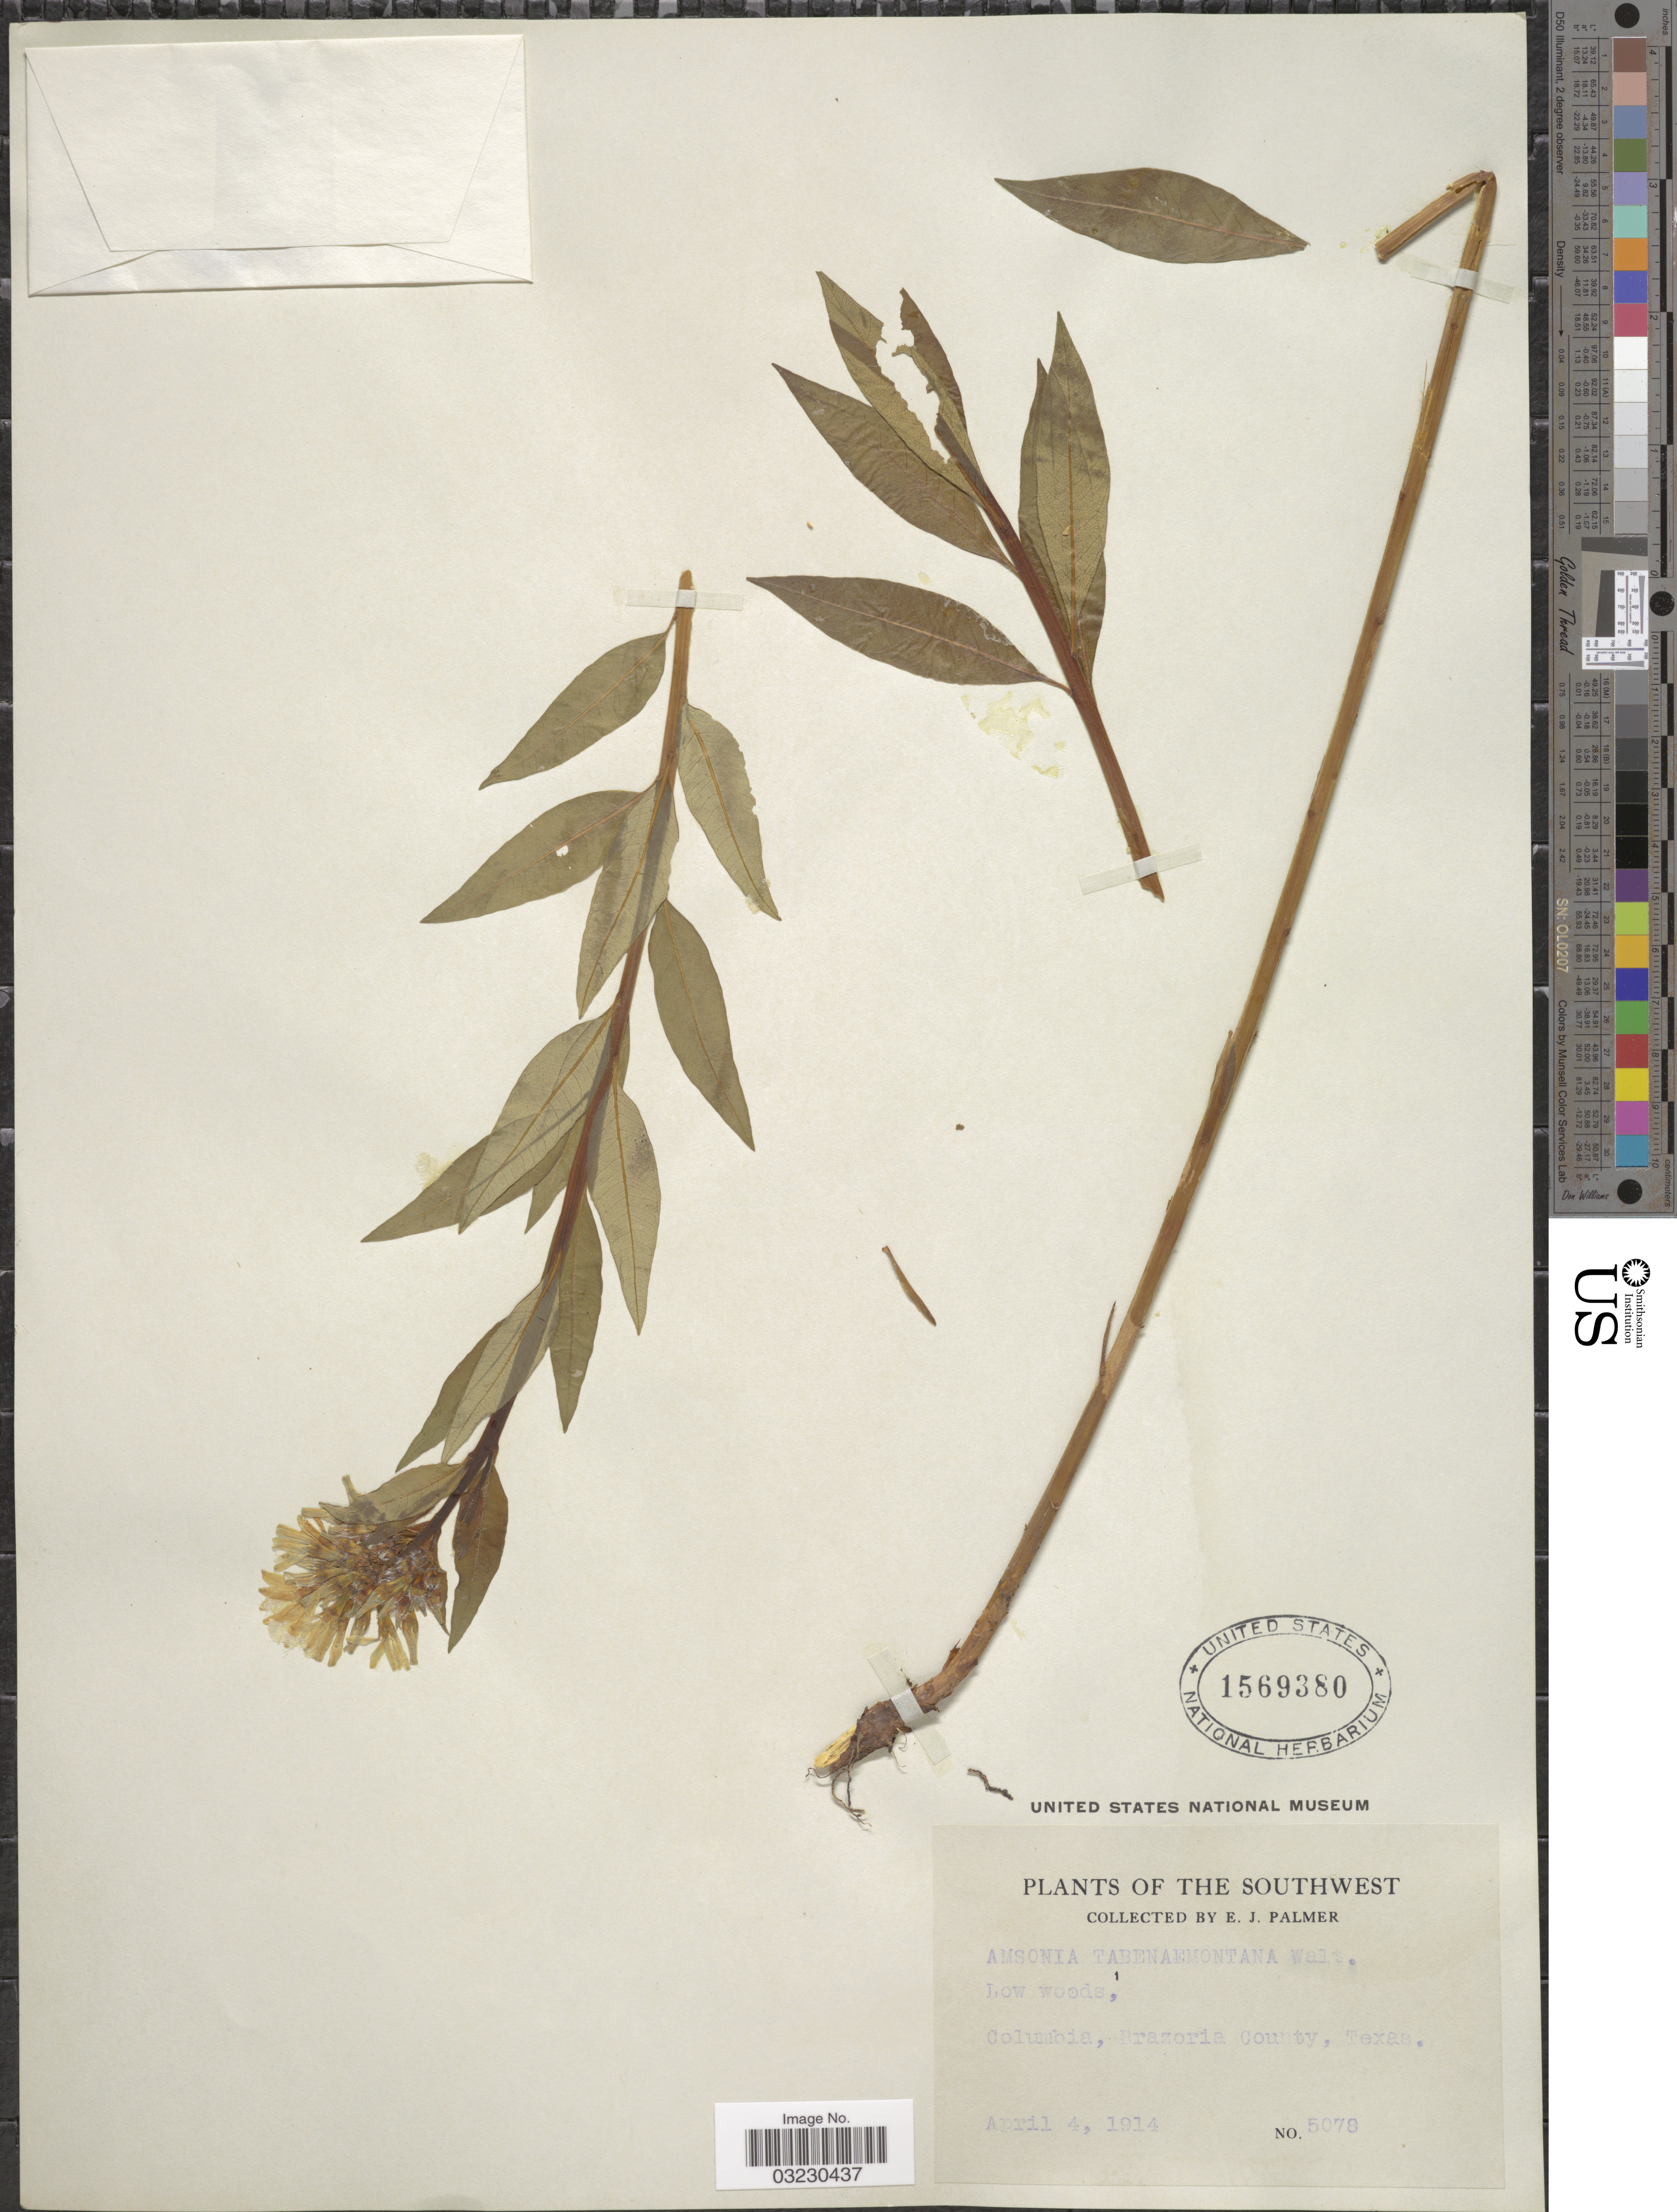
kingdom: Plantae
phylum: Tracheophyta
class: Magnoliopsida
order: Gentianales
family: Apocynaceae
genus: Amsonia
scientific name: Amsonia illustris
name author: Woodson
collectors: E. J. Palmer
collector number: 5078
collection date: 1914-04-04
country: United States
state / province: Texas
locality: The Southwest, Columbia, Brazoria County.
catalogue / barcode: US 1569380